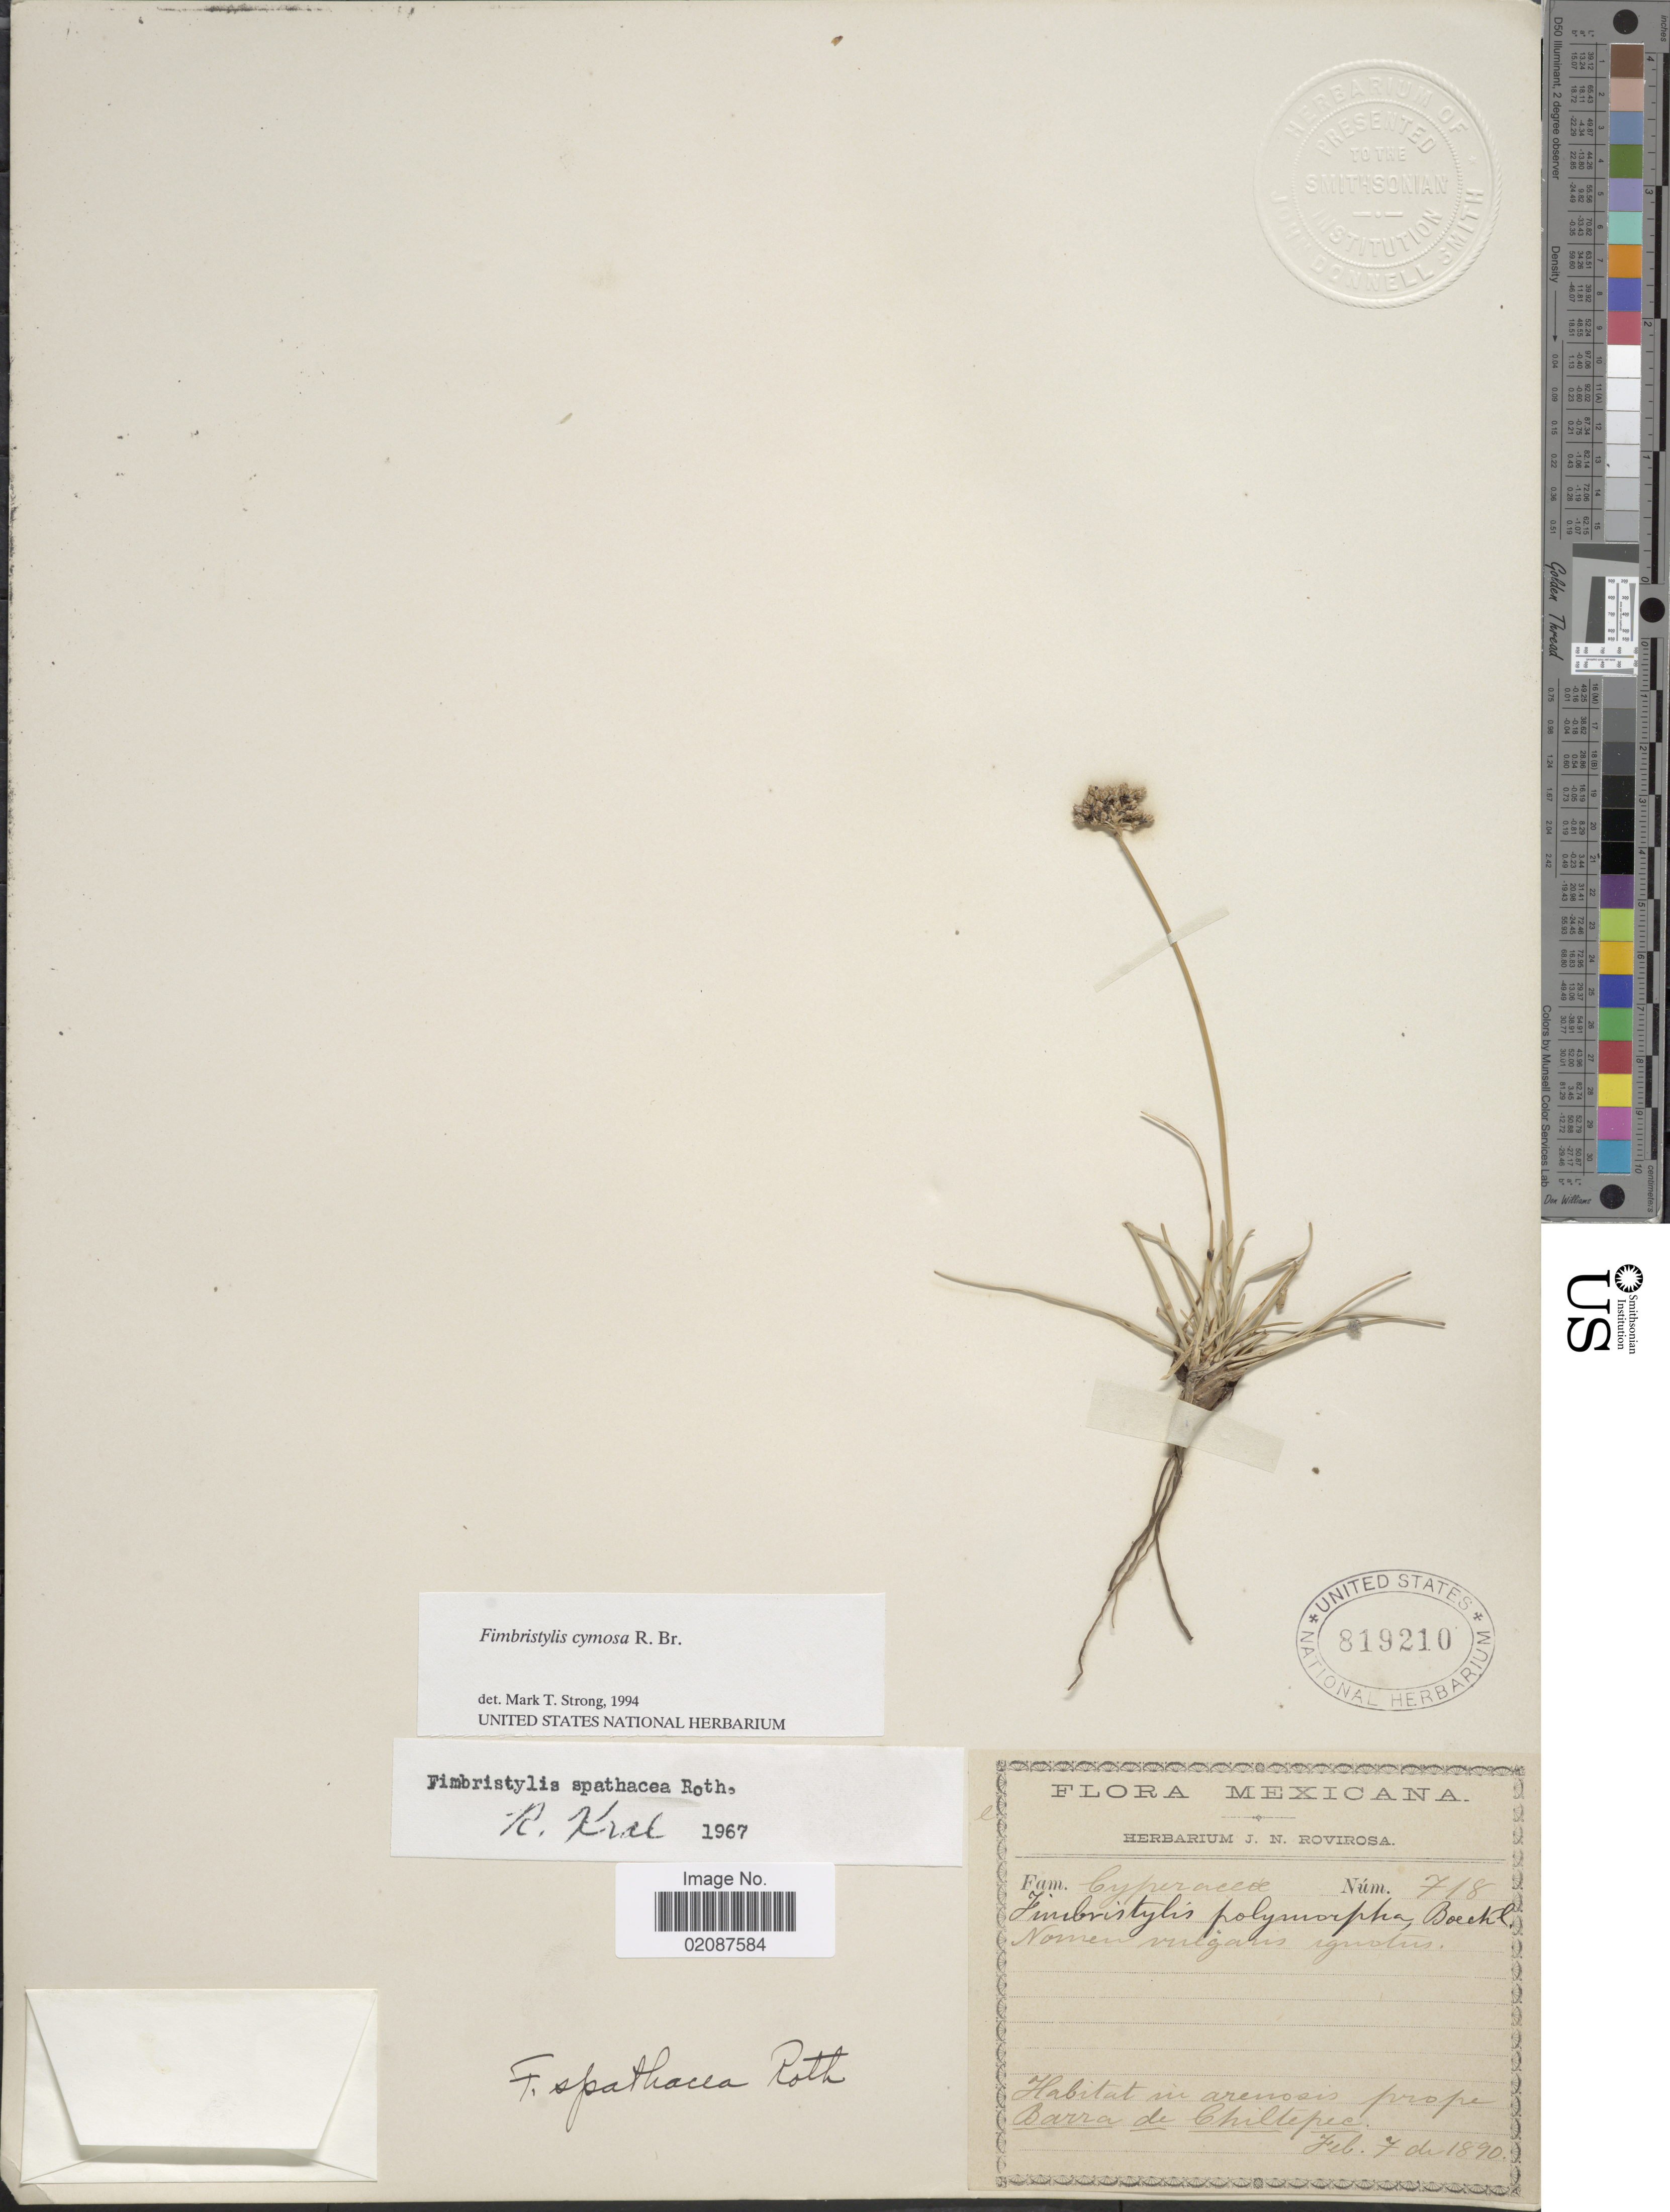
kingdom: Plantae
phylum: Tracheophyta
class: Liliopsida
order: Poales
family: Cyperaceae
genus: Fimbristylis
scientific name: Fimbristylis cymosa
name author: R. Br.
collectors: ex herb. J. N. Rovirosa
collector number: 718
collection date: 1890-02-07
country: Mexico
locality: In arenosis prope Barra de Chiltepec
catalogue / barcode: US 819210